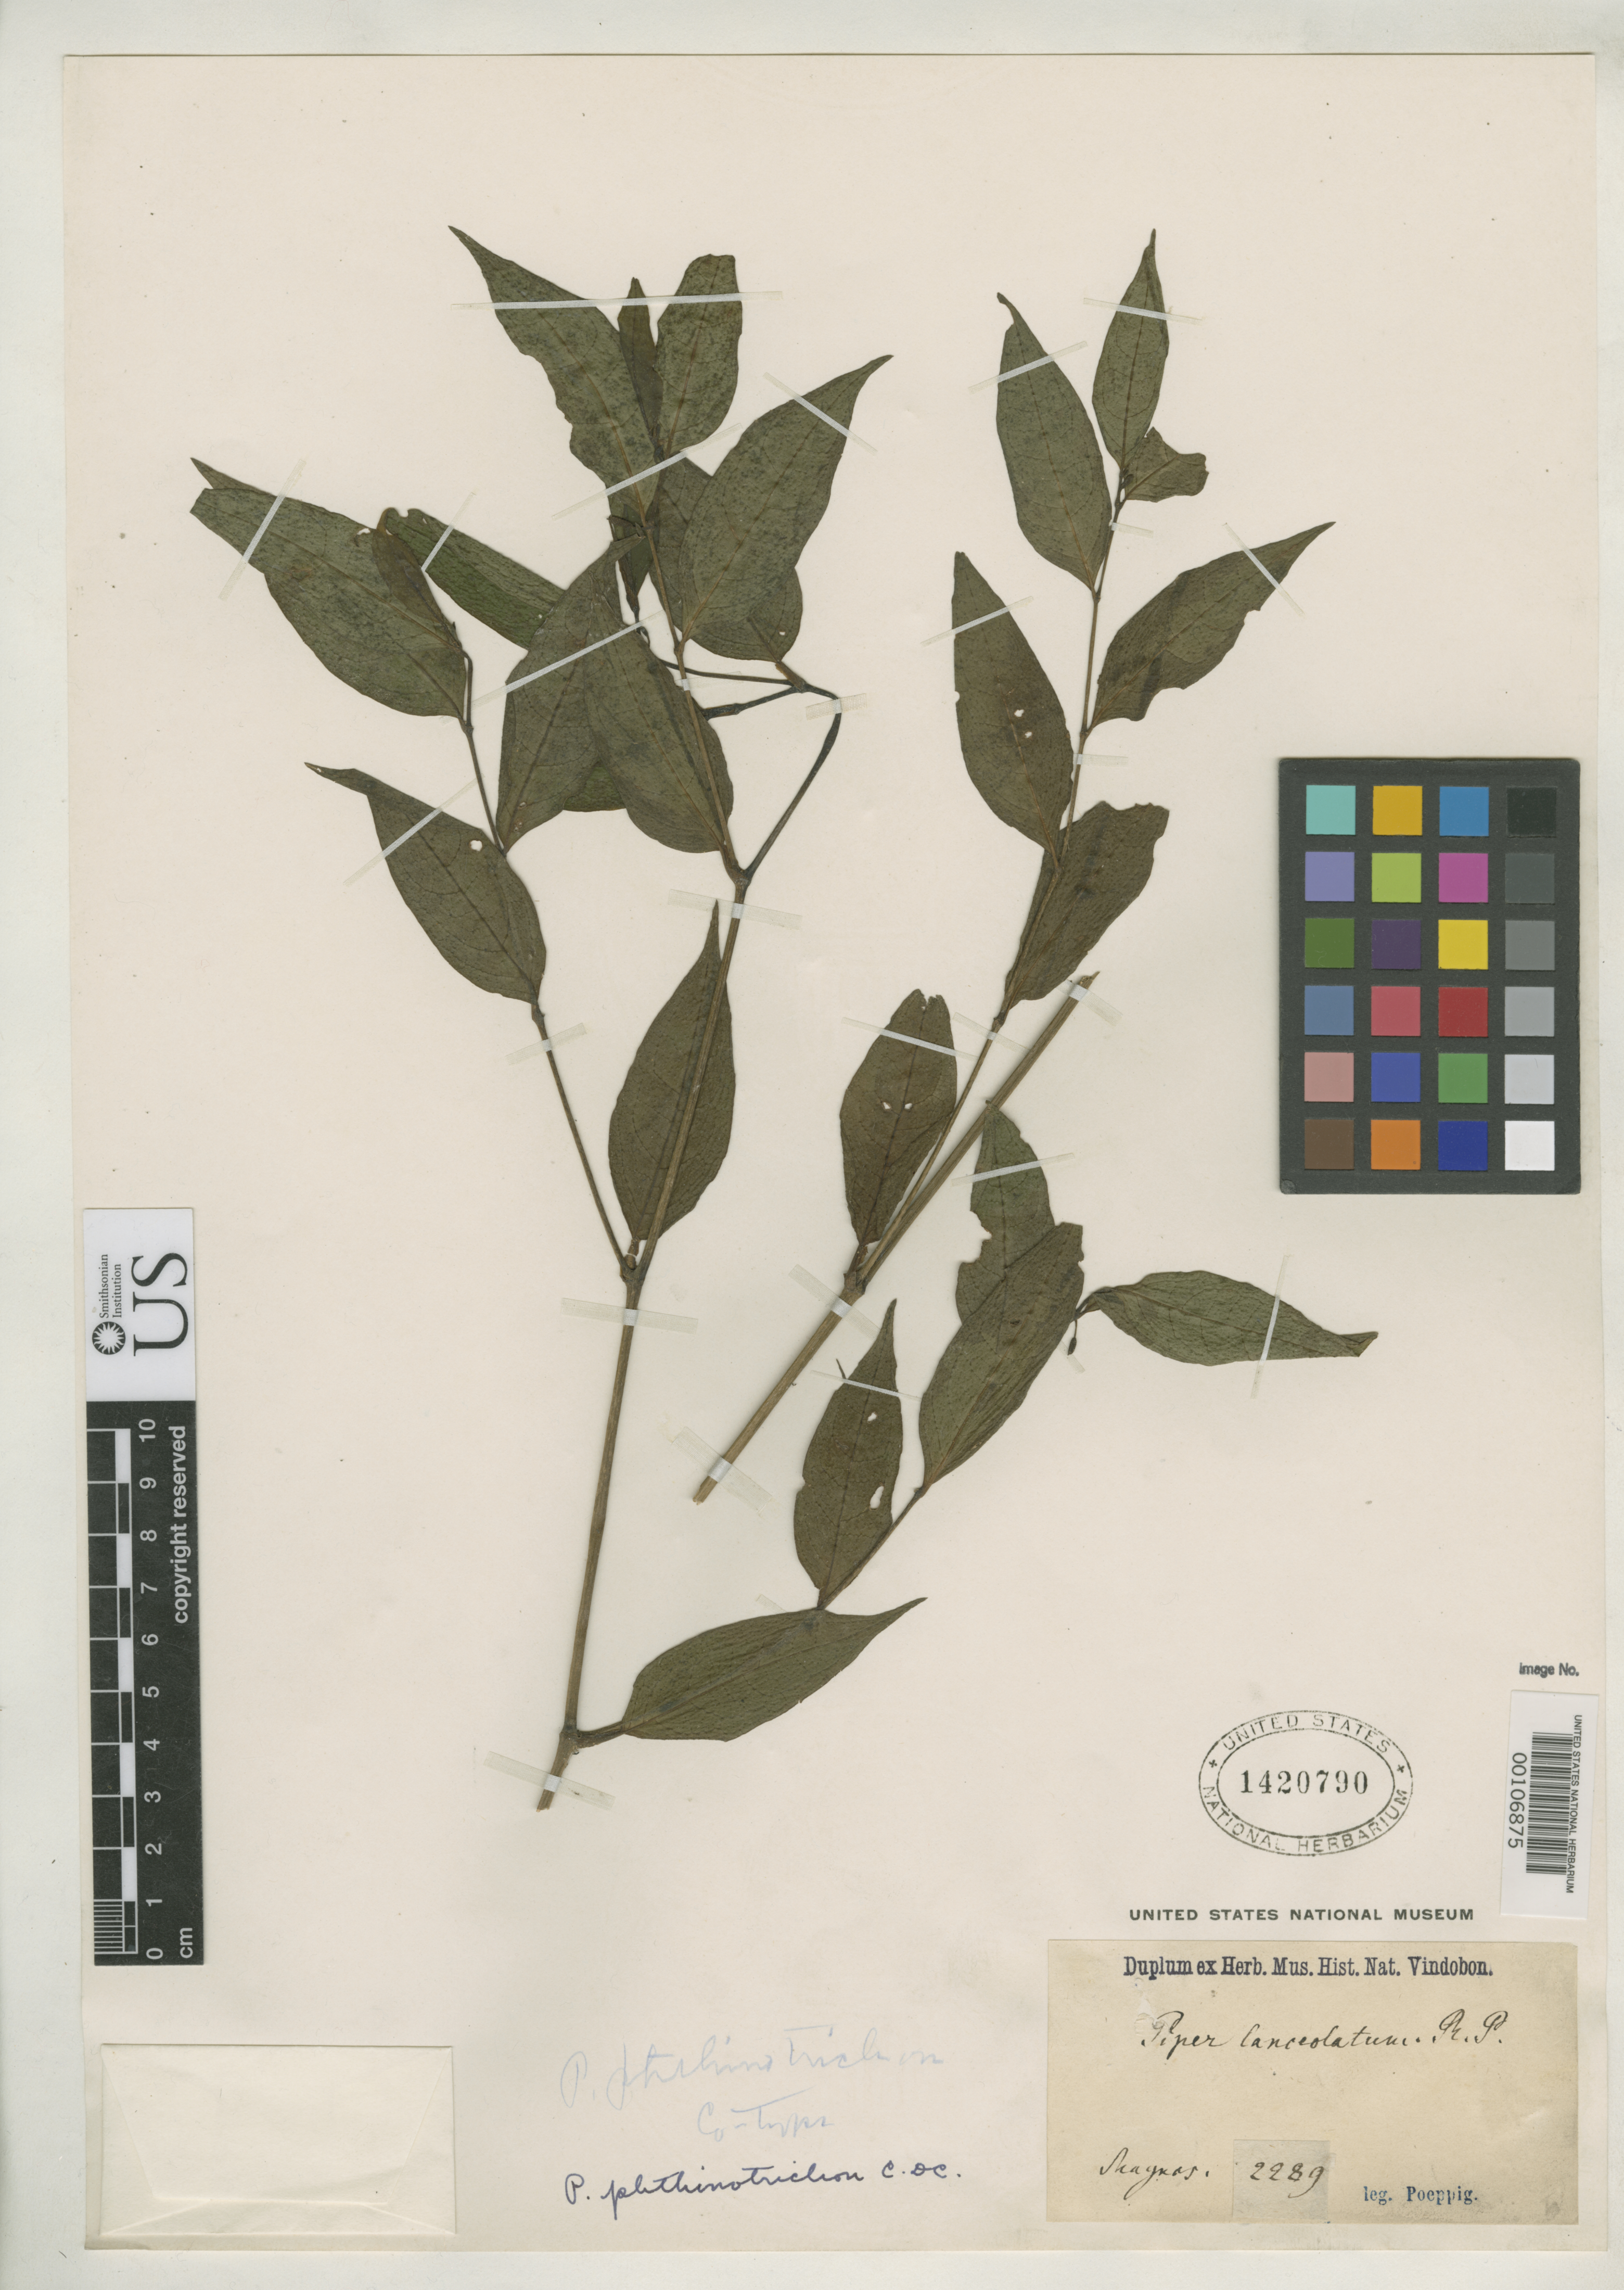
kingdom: Plantae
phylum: Tracheophyta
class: Magnoliopsida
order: Piperales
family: Piperaceae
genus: Piper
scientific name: Piper phthinotrichon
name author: C. DC. in DC.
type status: Isosyntype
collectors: E. F. Poeppig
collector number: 2289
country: Peru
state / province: San Martín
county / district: Mariscal Cáceres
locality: Rio Huallaga, margen Derecha del; Balsa Probana; dtto. Tocache Nuevo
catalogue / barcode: US 1420790